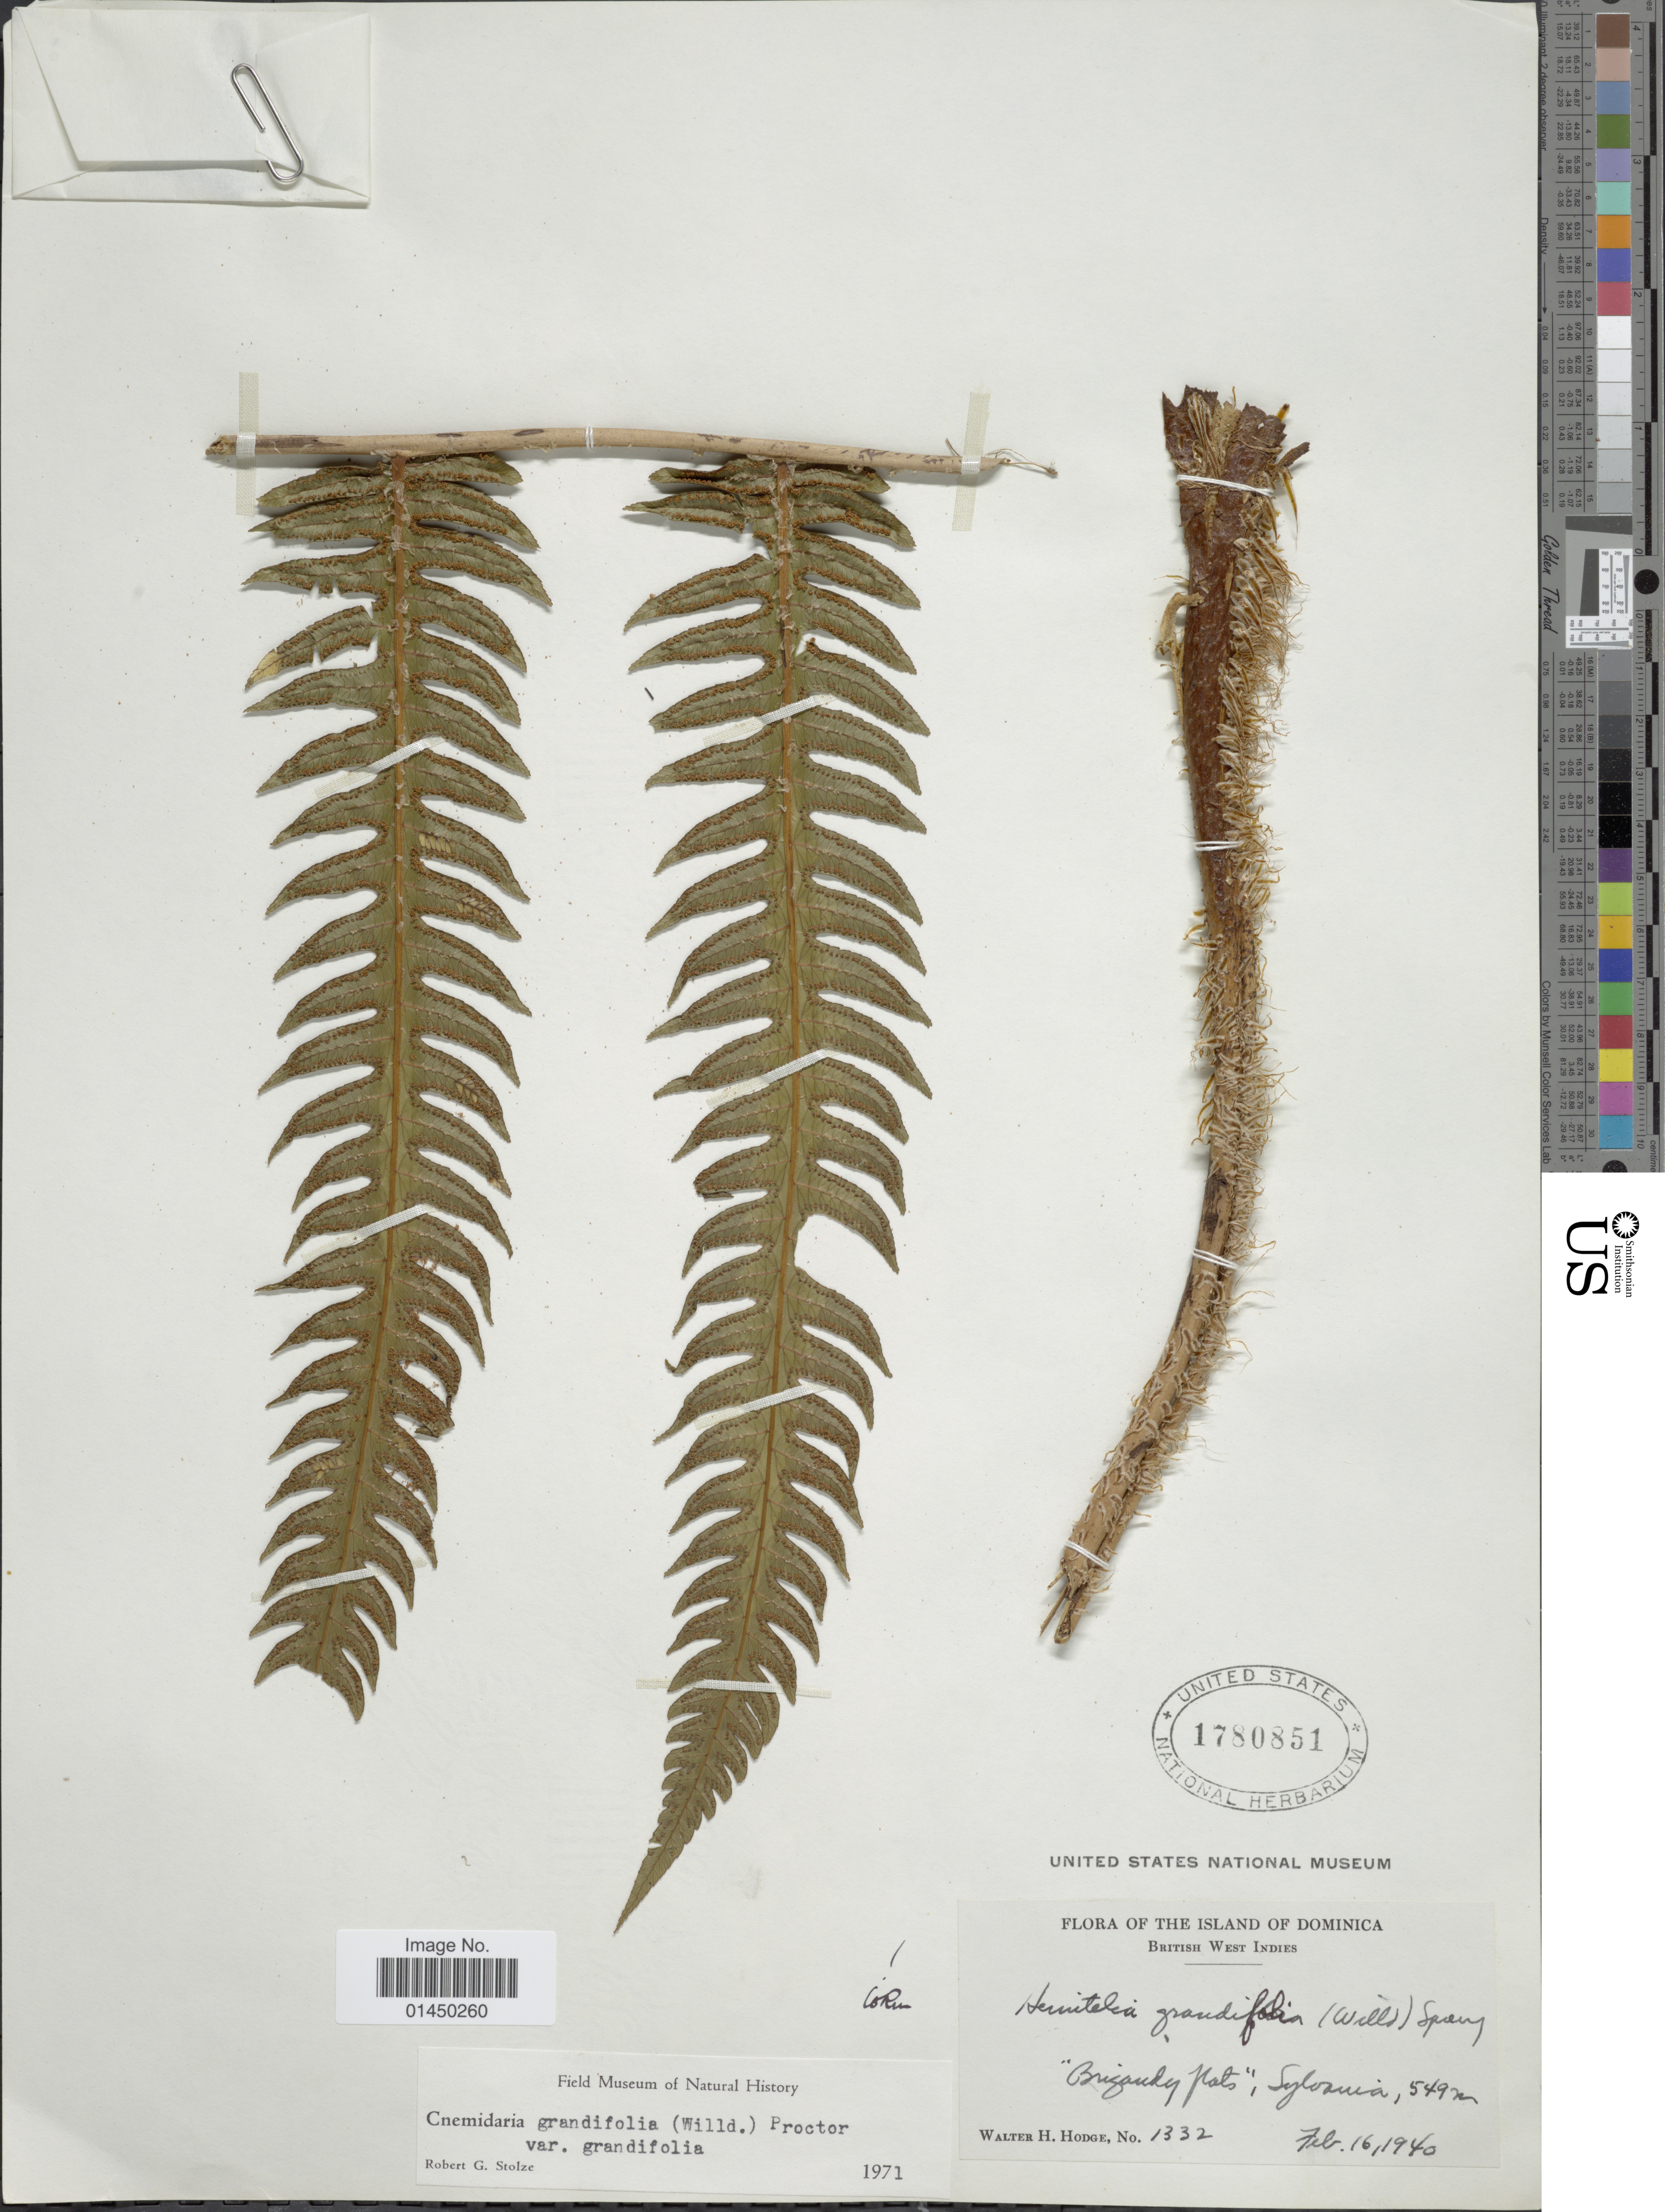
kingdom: Plantae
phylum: Tracheophyta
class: Polypodiopsida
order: Cyatheales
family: Cyatheaceae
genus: Cyathea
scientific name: Cyathea grandifolia var. grandifolia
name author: Willd.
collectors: W. Hodge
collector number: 1332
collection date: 1940-02-16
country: Dominica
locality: Brigandy flats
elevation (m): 549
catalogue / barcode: US 1780851